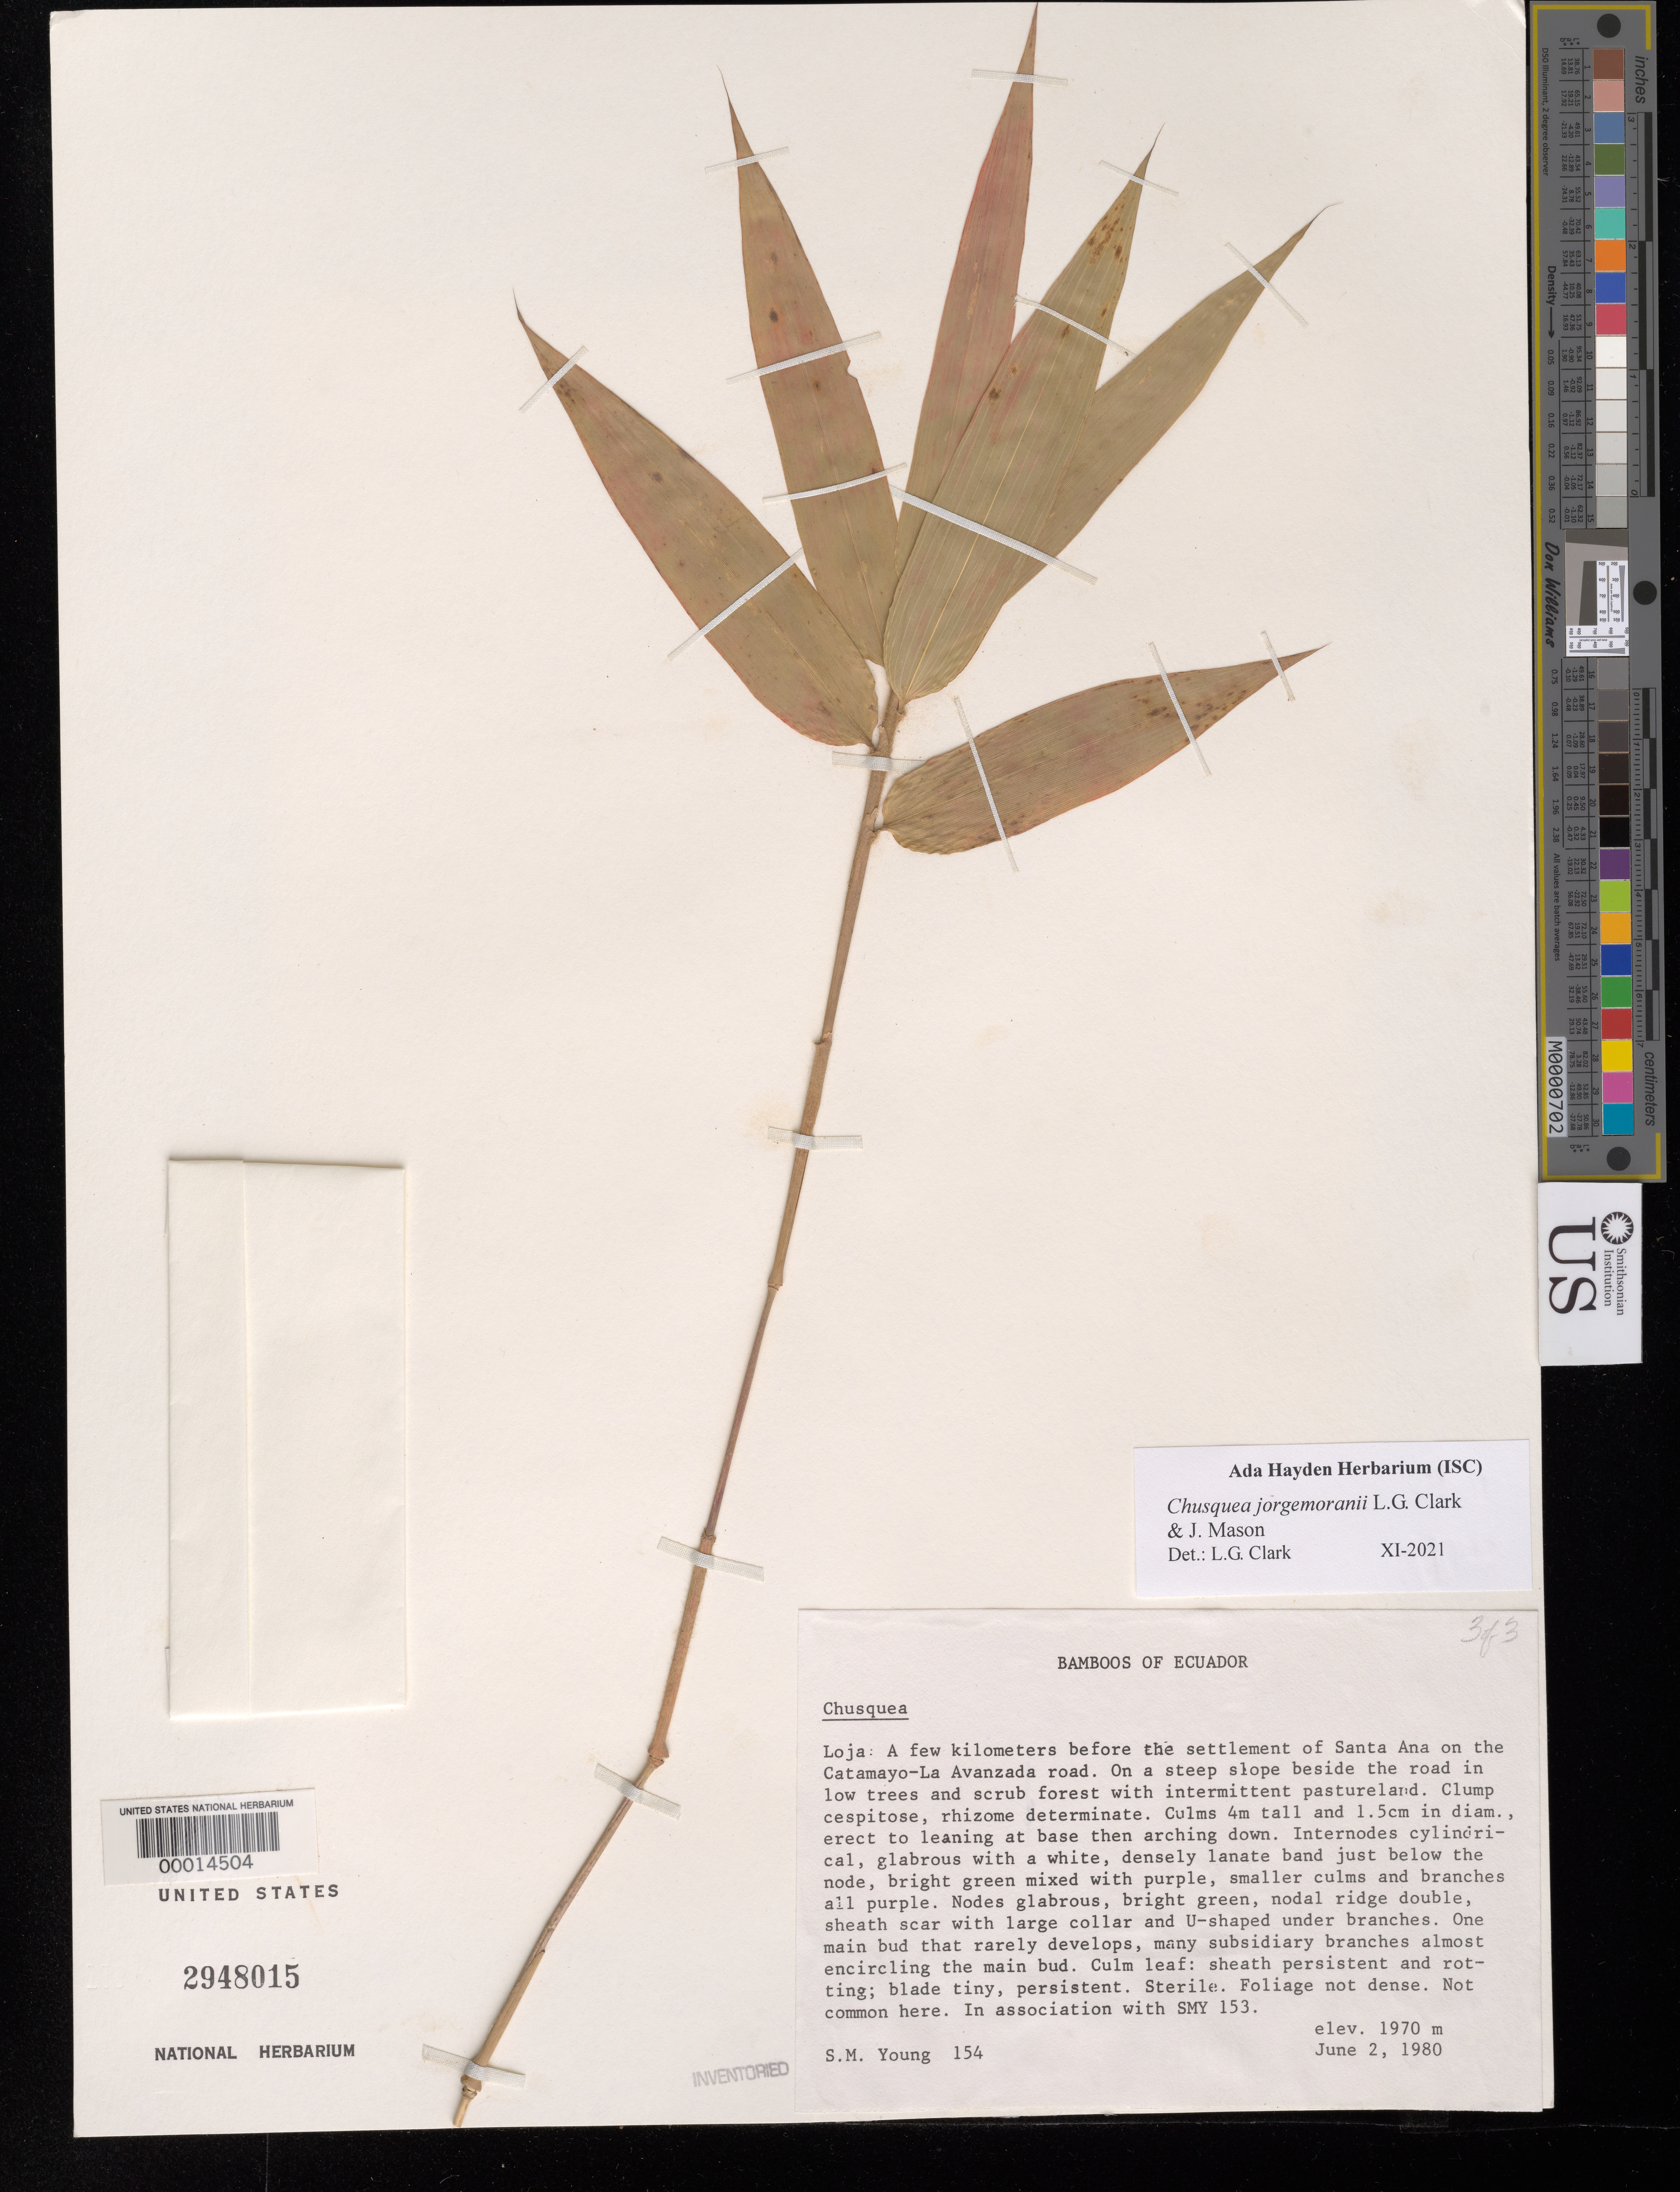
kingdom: Plantae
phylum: Tracheophyta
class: Liliopsida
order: Poales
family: Poaceae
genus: Chusquea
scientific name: Chusquea jorgemoranii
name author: L.G. Clark & J.J.Mason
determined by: Clark, Lynn G., (ISC), Iowa State University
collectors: S. Young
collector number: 154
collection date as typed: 02 Jun 1980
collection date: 1980-06-02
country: Ecuador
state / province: Loja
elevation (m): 1970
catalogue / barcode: US 2948015